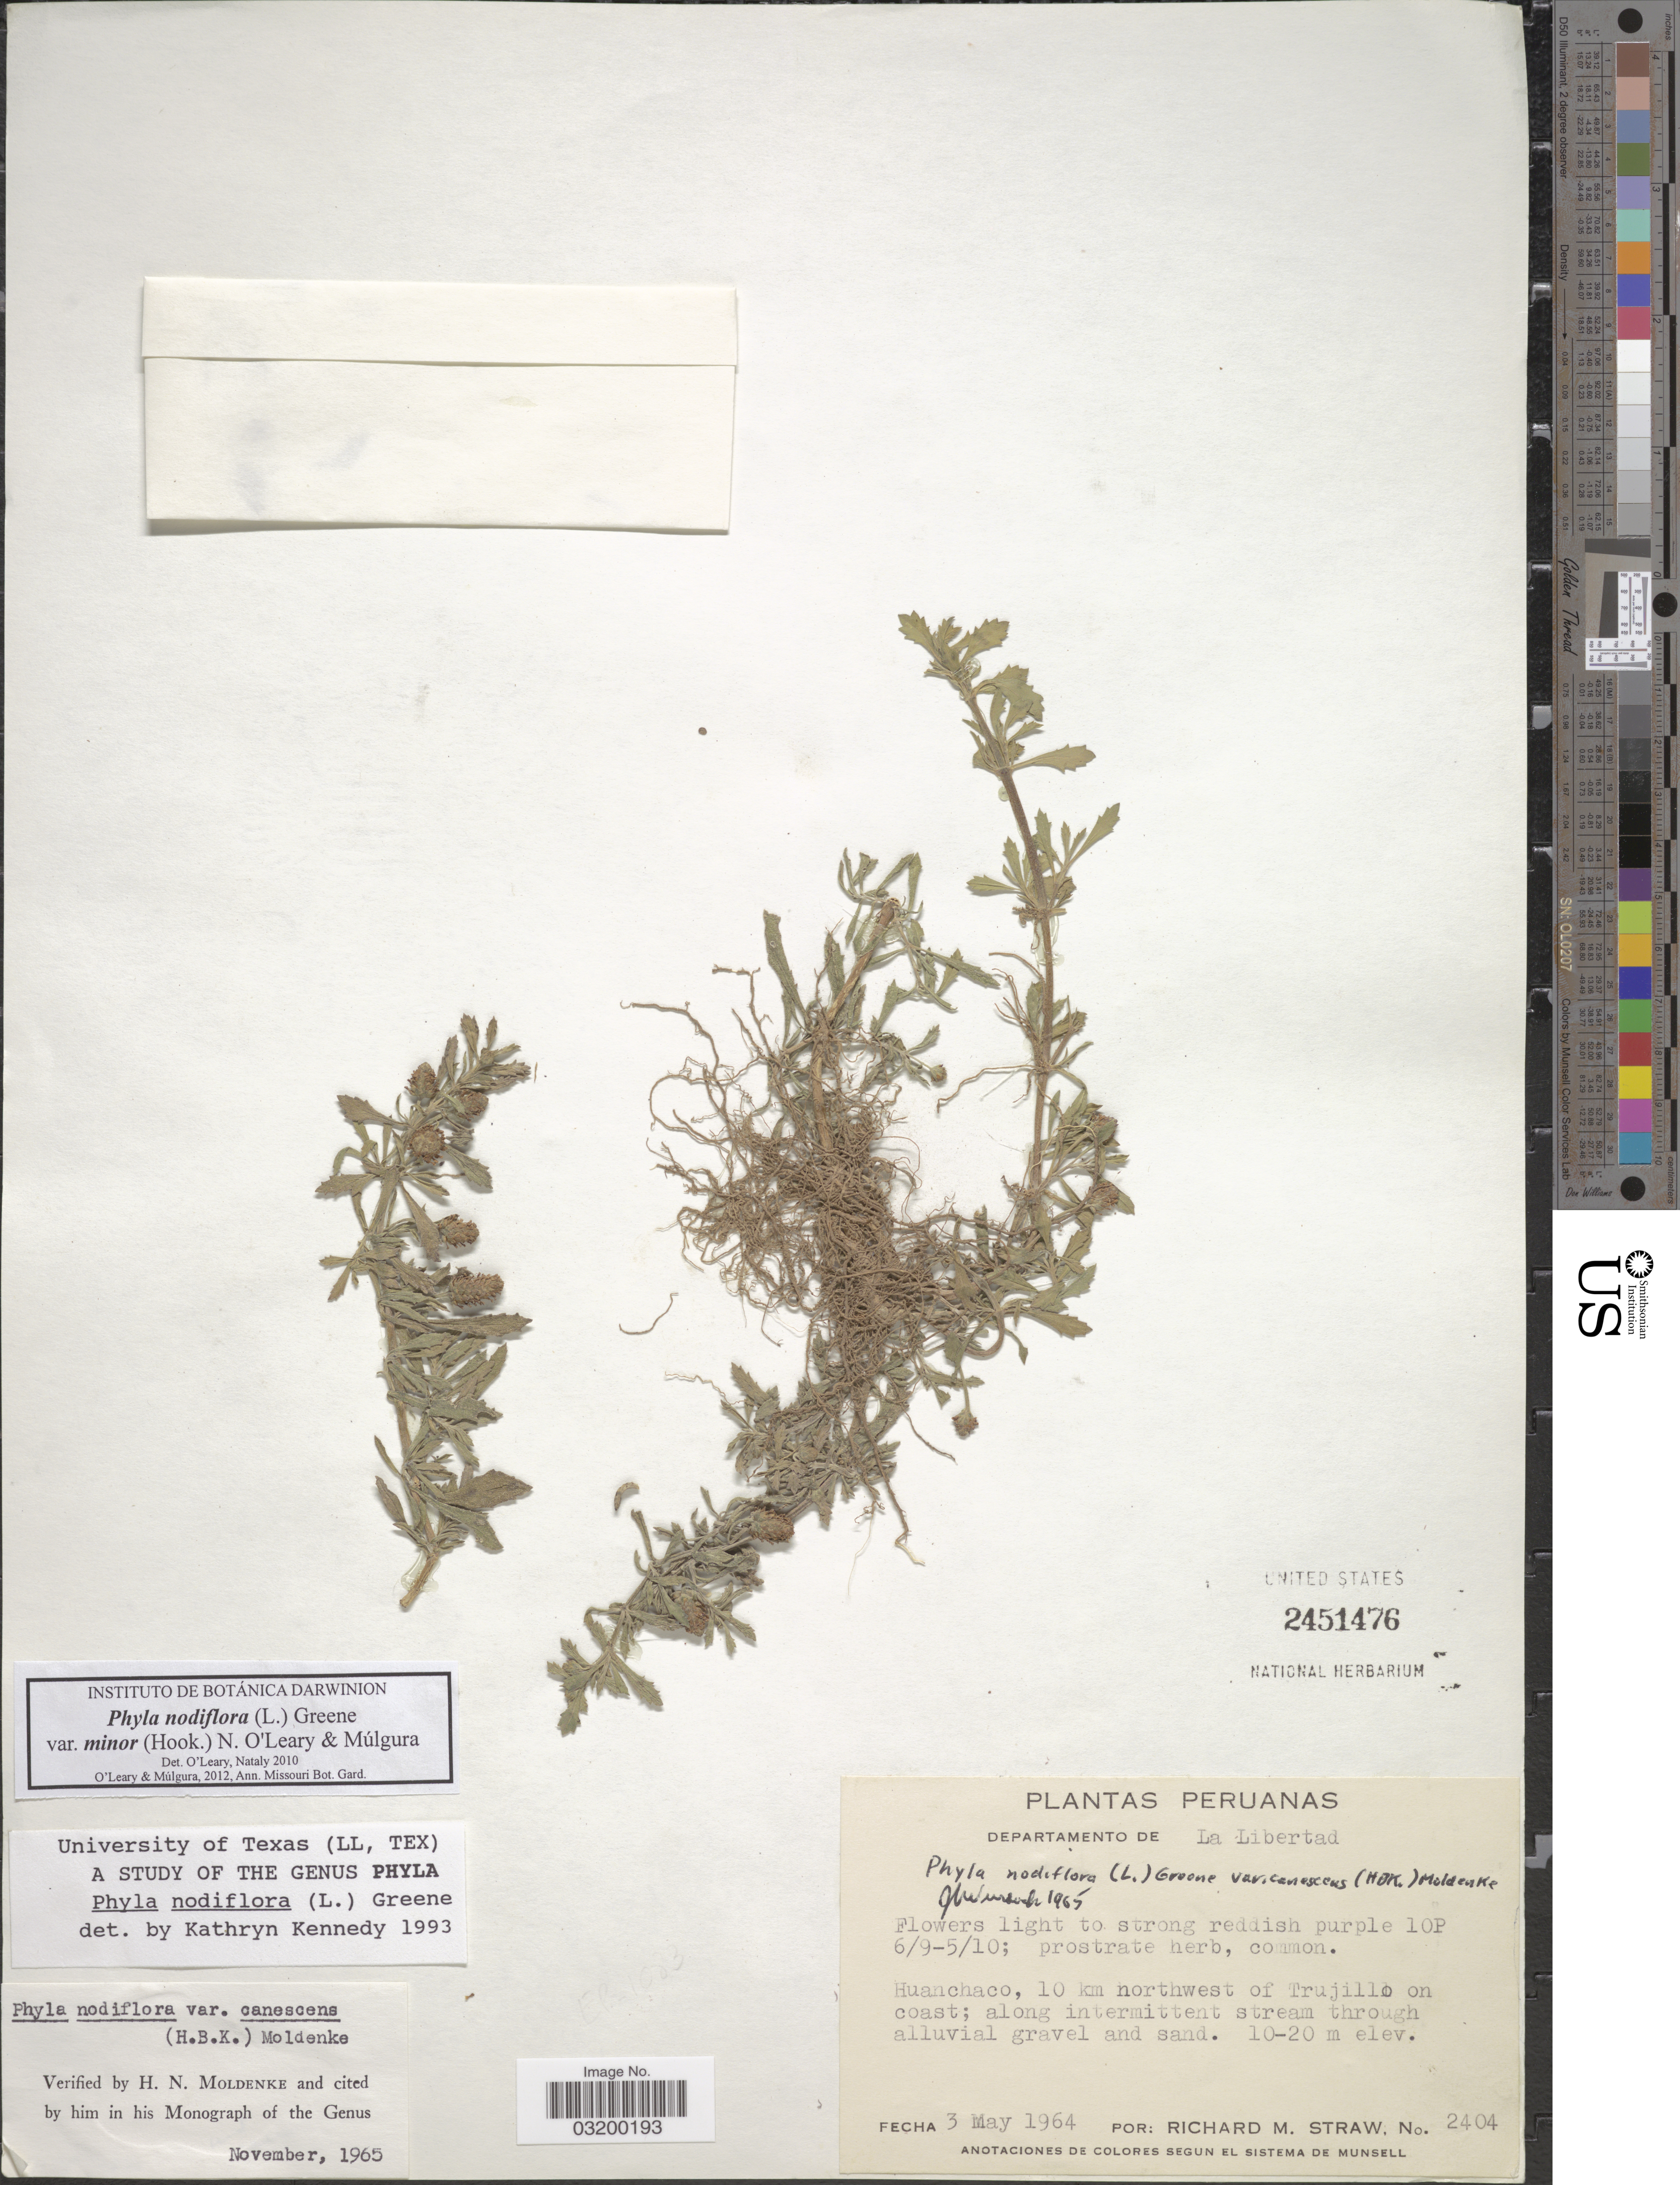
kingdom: Plantae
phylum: Tracheophyta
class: Magnoliopsida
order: Lamiales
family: Verbenaceae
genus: Phyla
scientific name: Phyla nodiflora var. minor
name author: (Hook.) N. O'Leary & Mulgura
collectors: R. M. Straw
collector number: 2404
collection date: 1964-05-03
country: Peru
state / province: La Libertad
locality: Departamento de La Libertad. Huanchaco, 10 km northwest of Trujillo on coast.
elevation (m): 10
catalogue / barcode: US 2451476